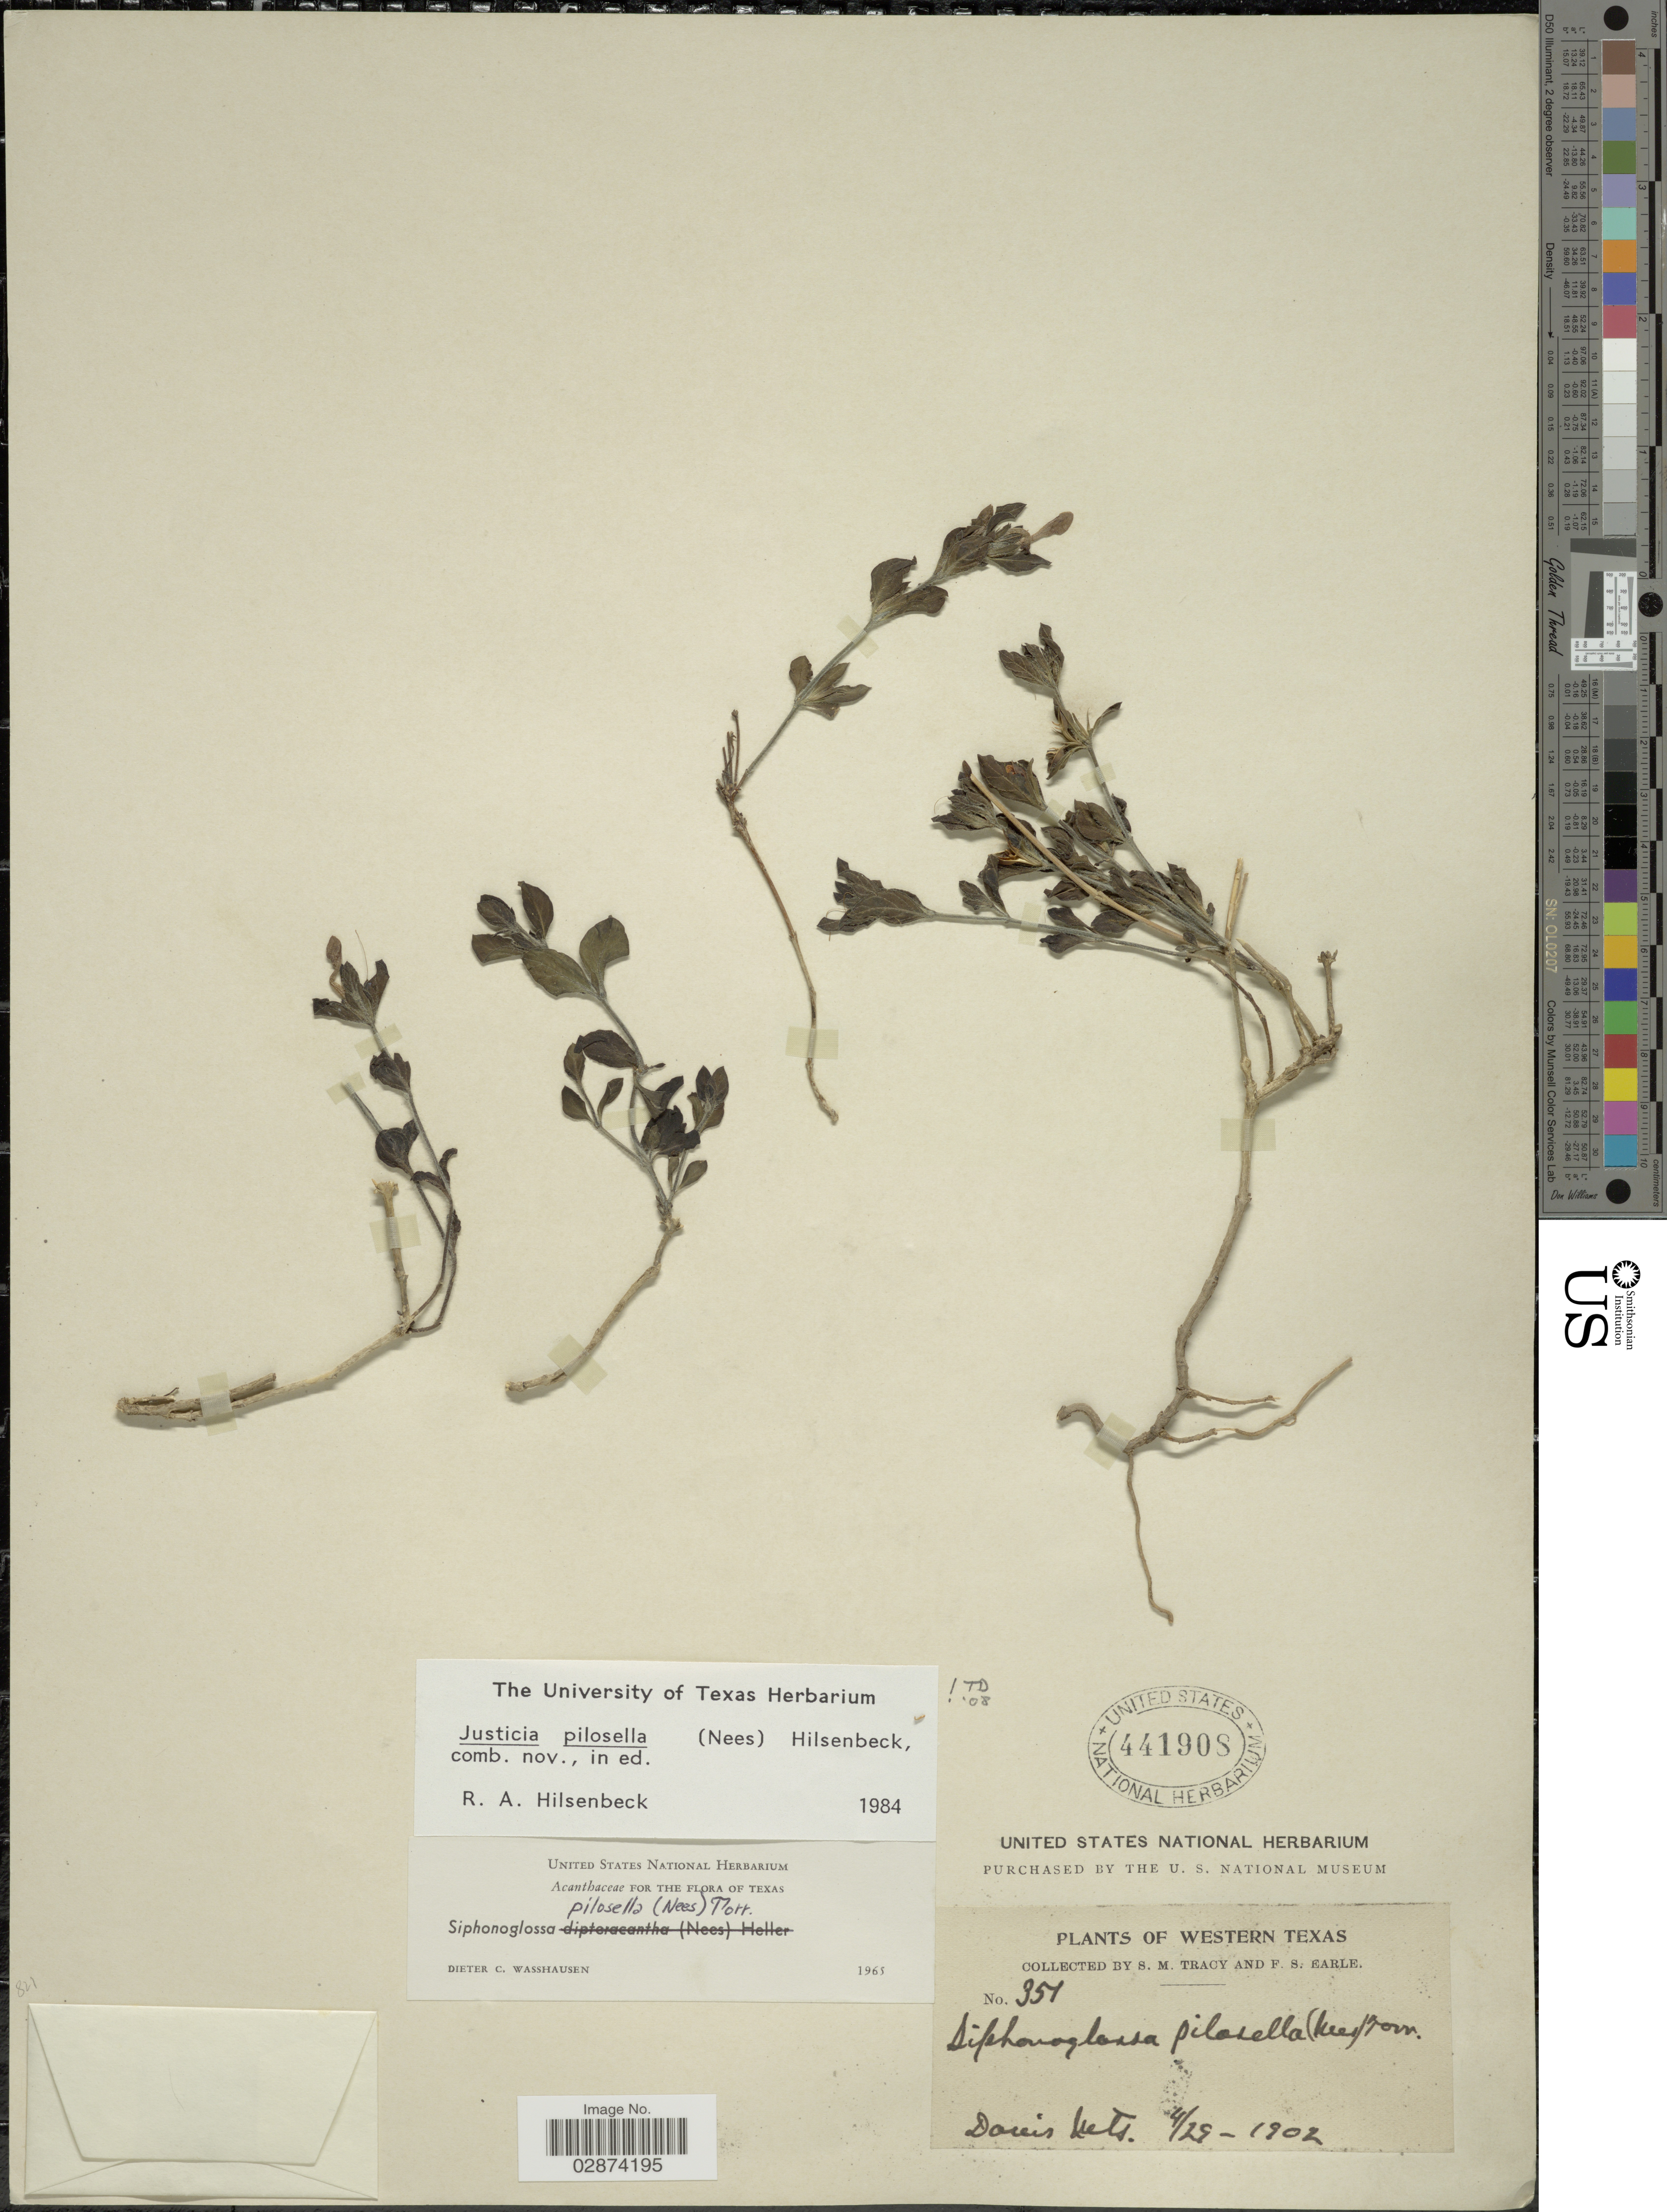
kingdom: Plantae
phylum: Tracheophyta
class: Magnoliopsida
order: Lamiales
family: Acanthaceae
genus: Justicia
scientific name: Justicia pilosella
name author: (Nees) Hilsenb.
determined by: Fisher, Amanda, (LOB), California State University, Long Beach (UNITED STATES)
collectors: S. Stracy & F. S. Earle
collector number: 351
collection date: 1902-04-29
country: United States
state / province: Texas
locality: Western Texas. Davis Mts.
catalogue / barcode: US 441908